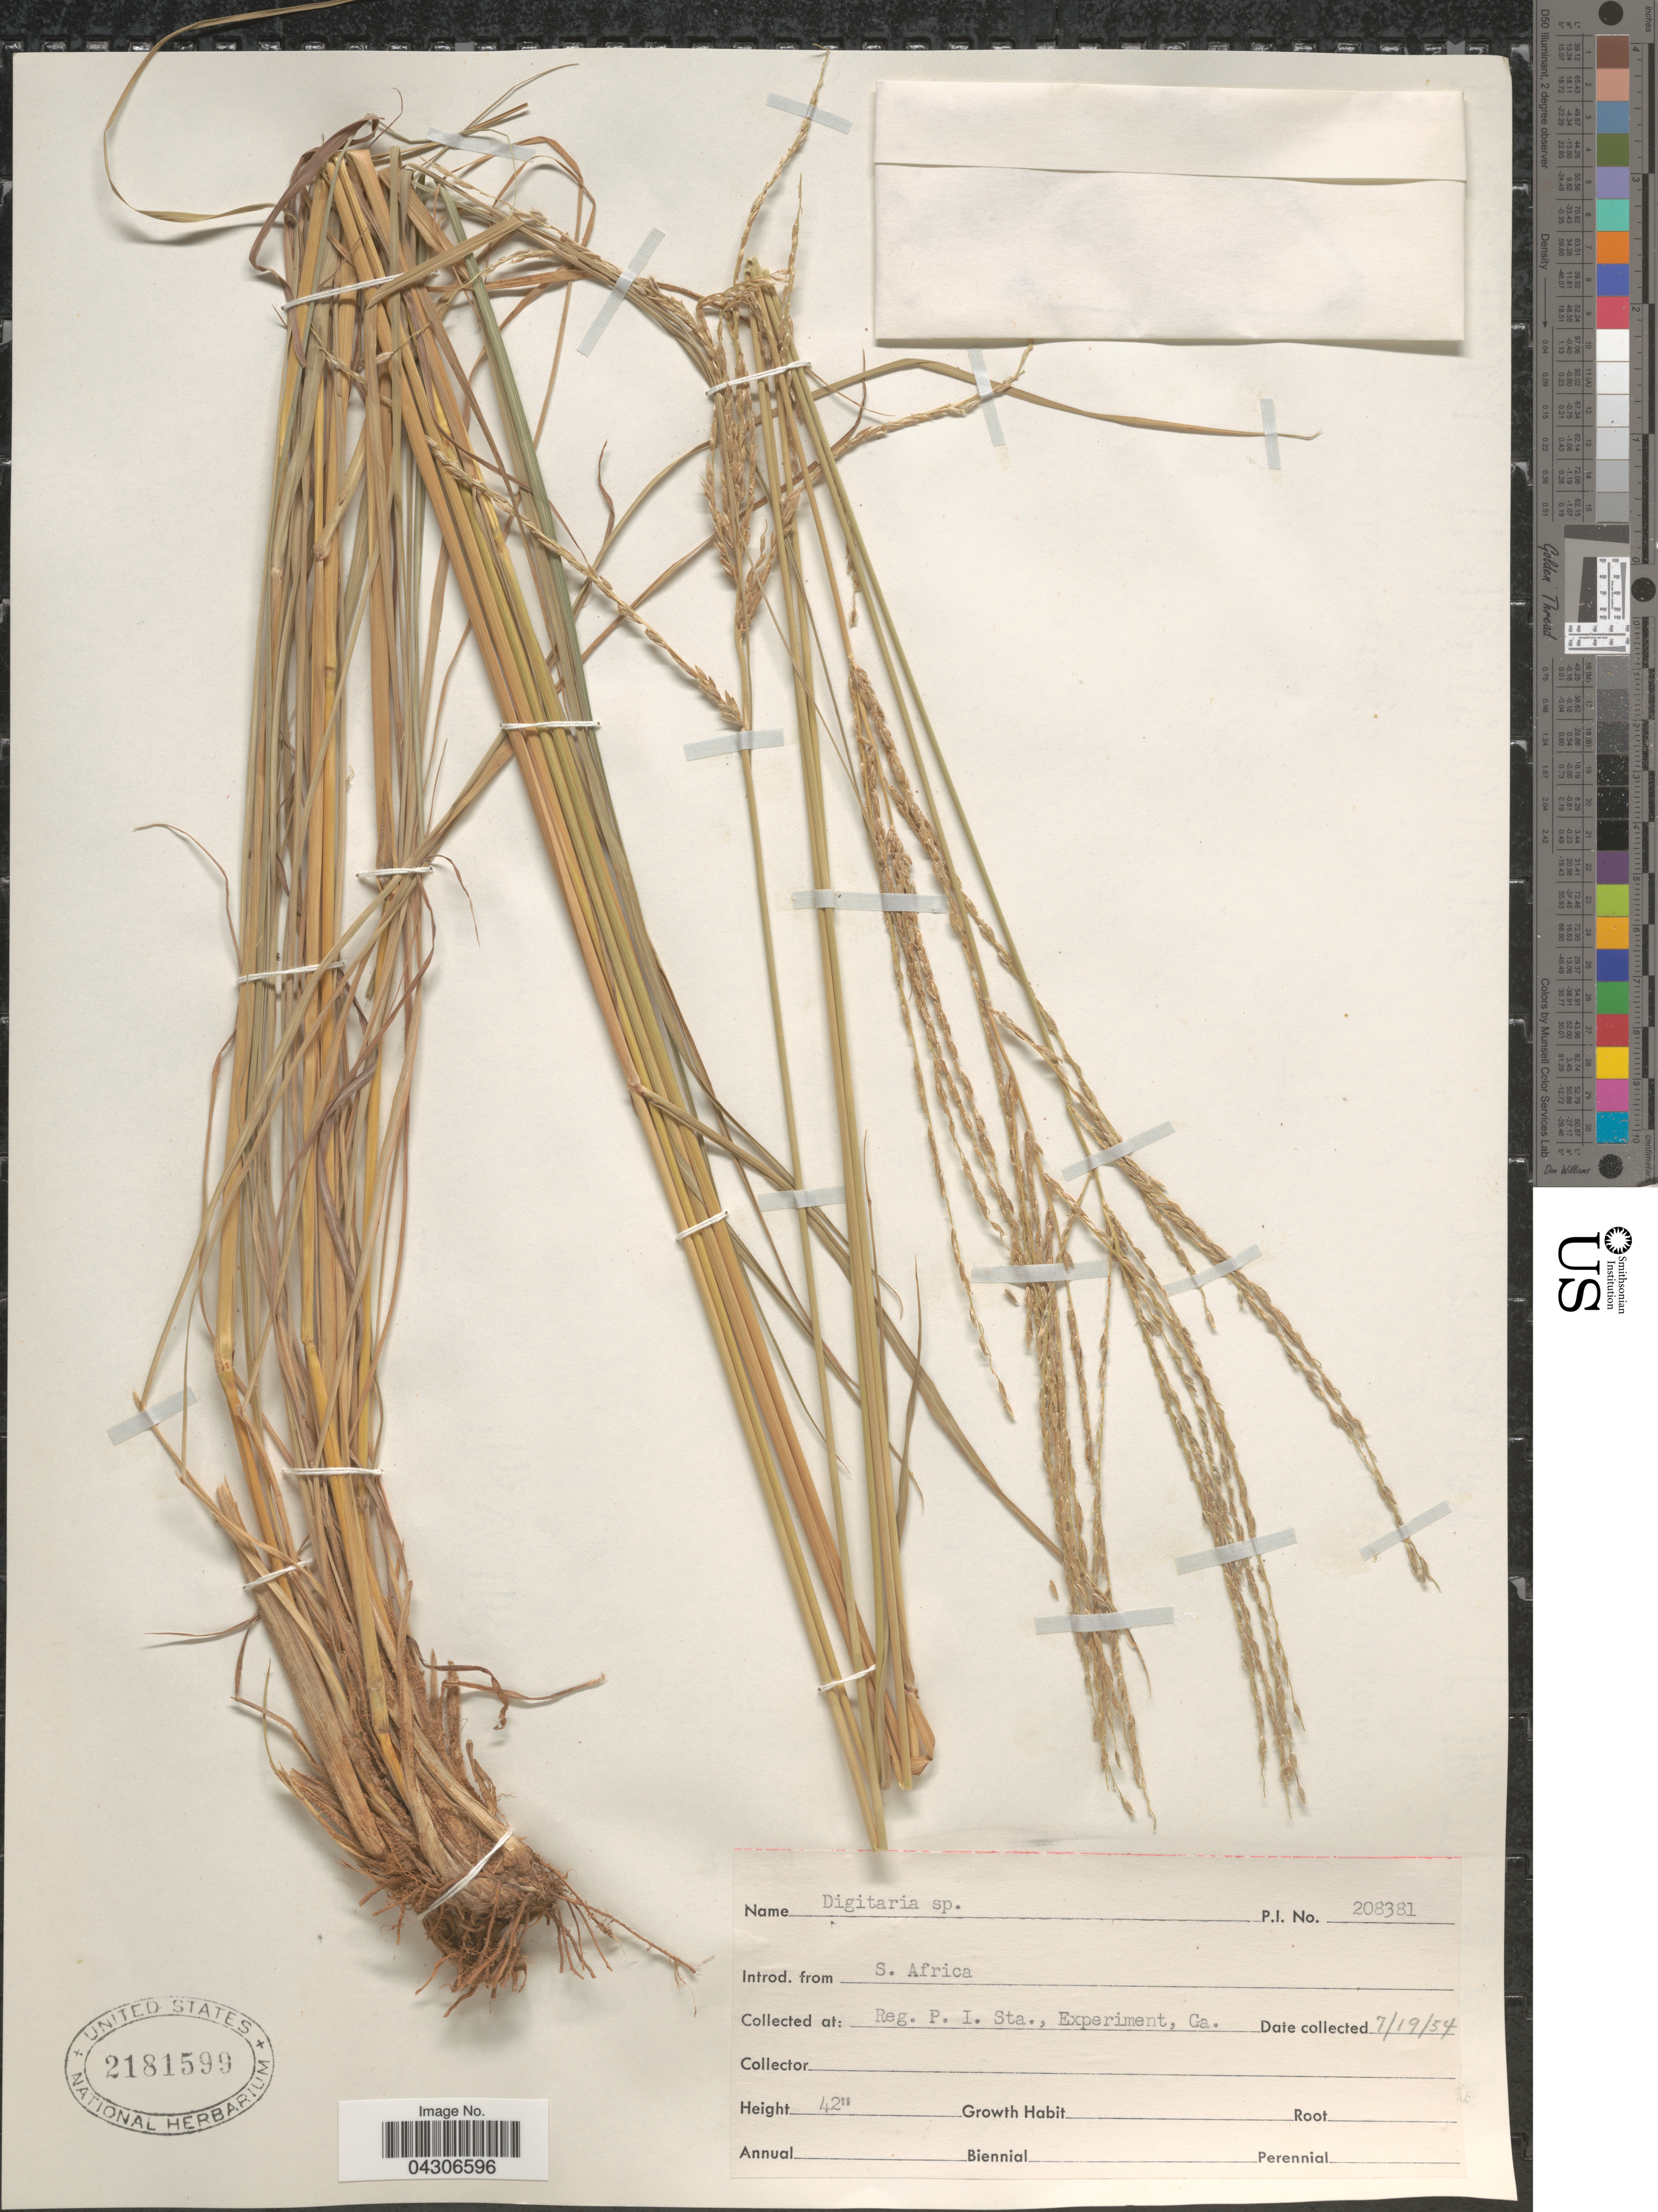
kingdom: Plantae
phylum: Tracheophyta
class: Liliopsida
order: Poales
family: Poaceae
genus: Digitaria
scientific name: Digitaria sp.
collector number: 208381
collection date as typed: Transcribed d/m/y: 19/7/54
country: United States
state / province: Georgia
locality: Reg. P. I. Sta., Experiment.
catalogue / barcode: US 2181599